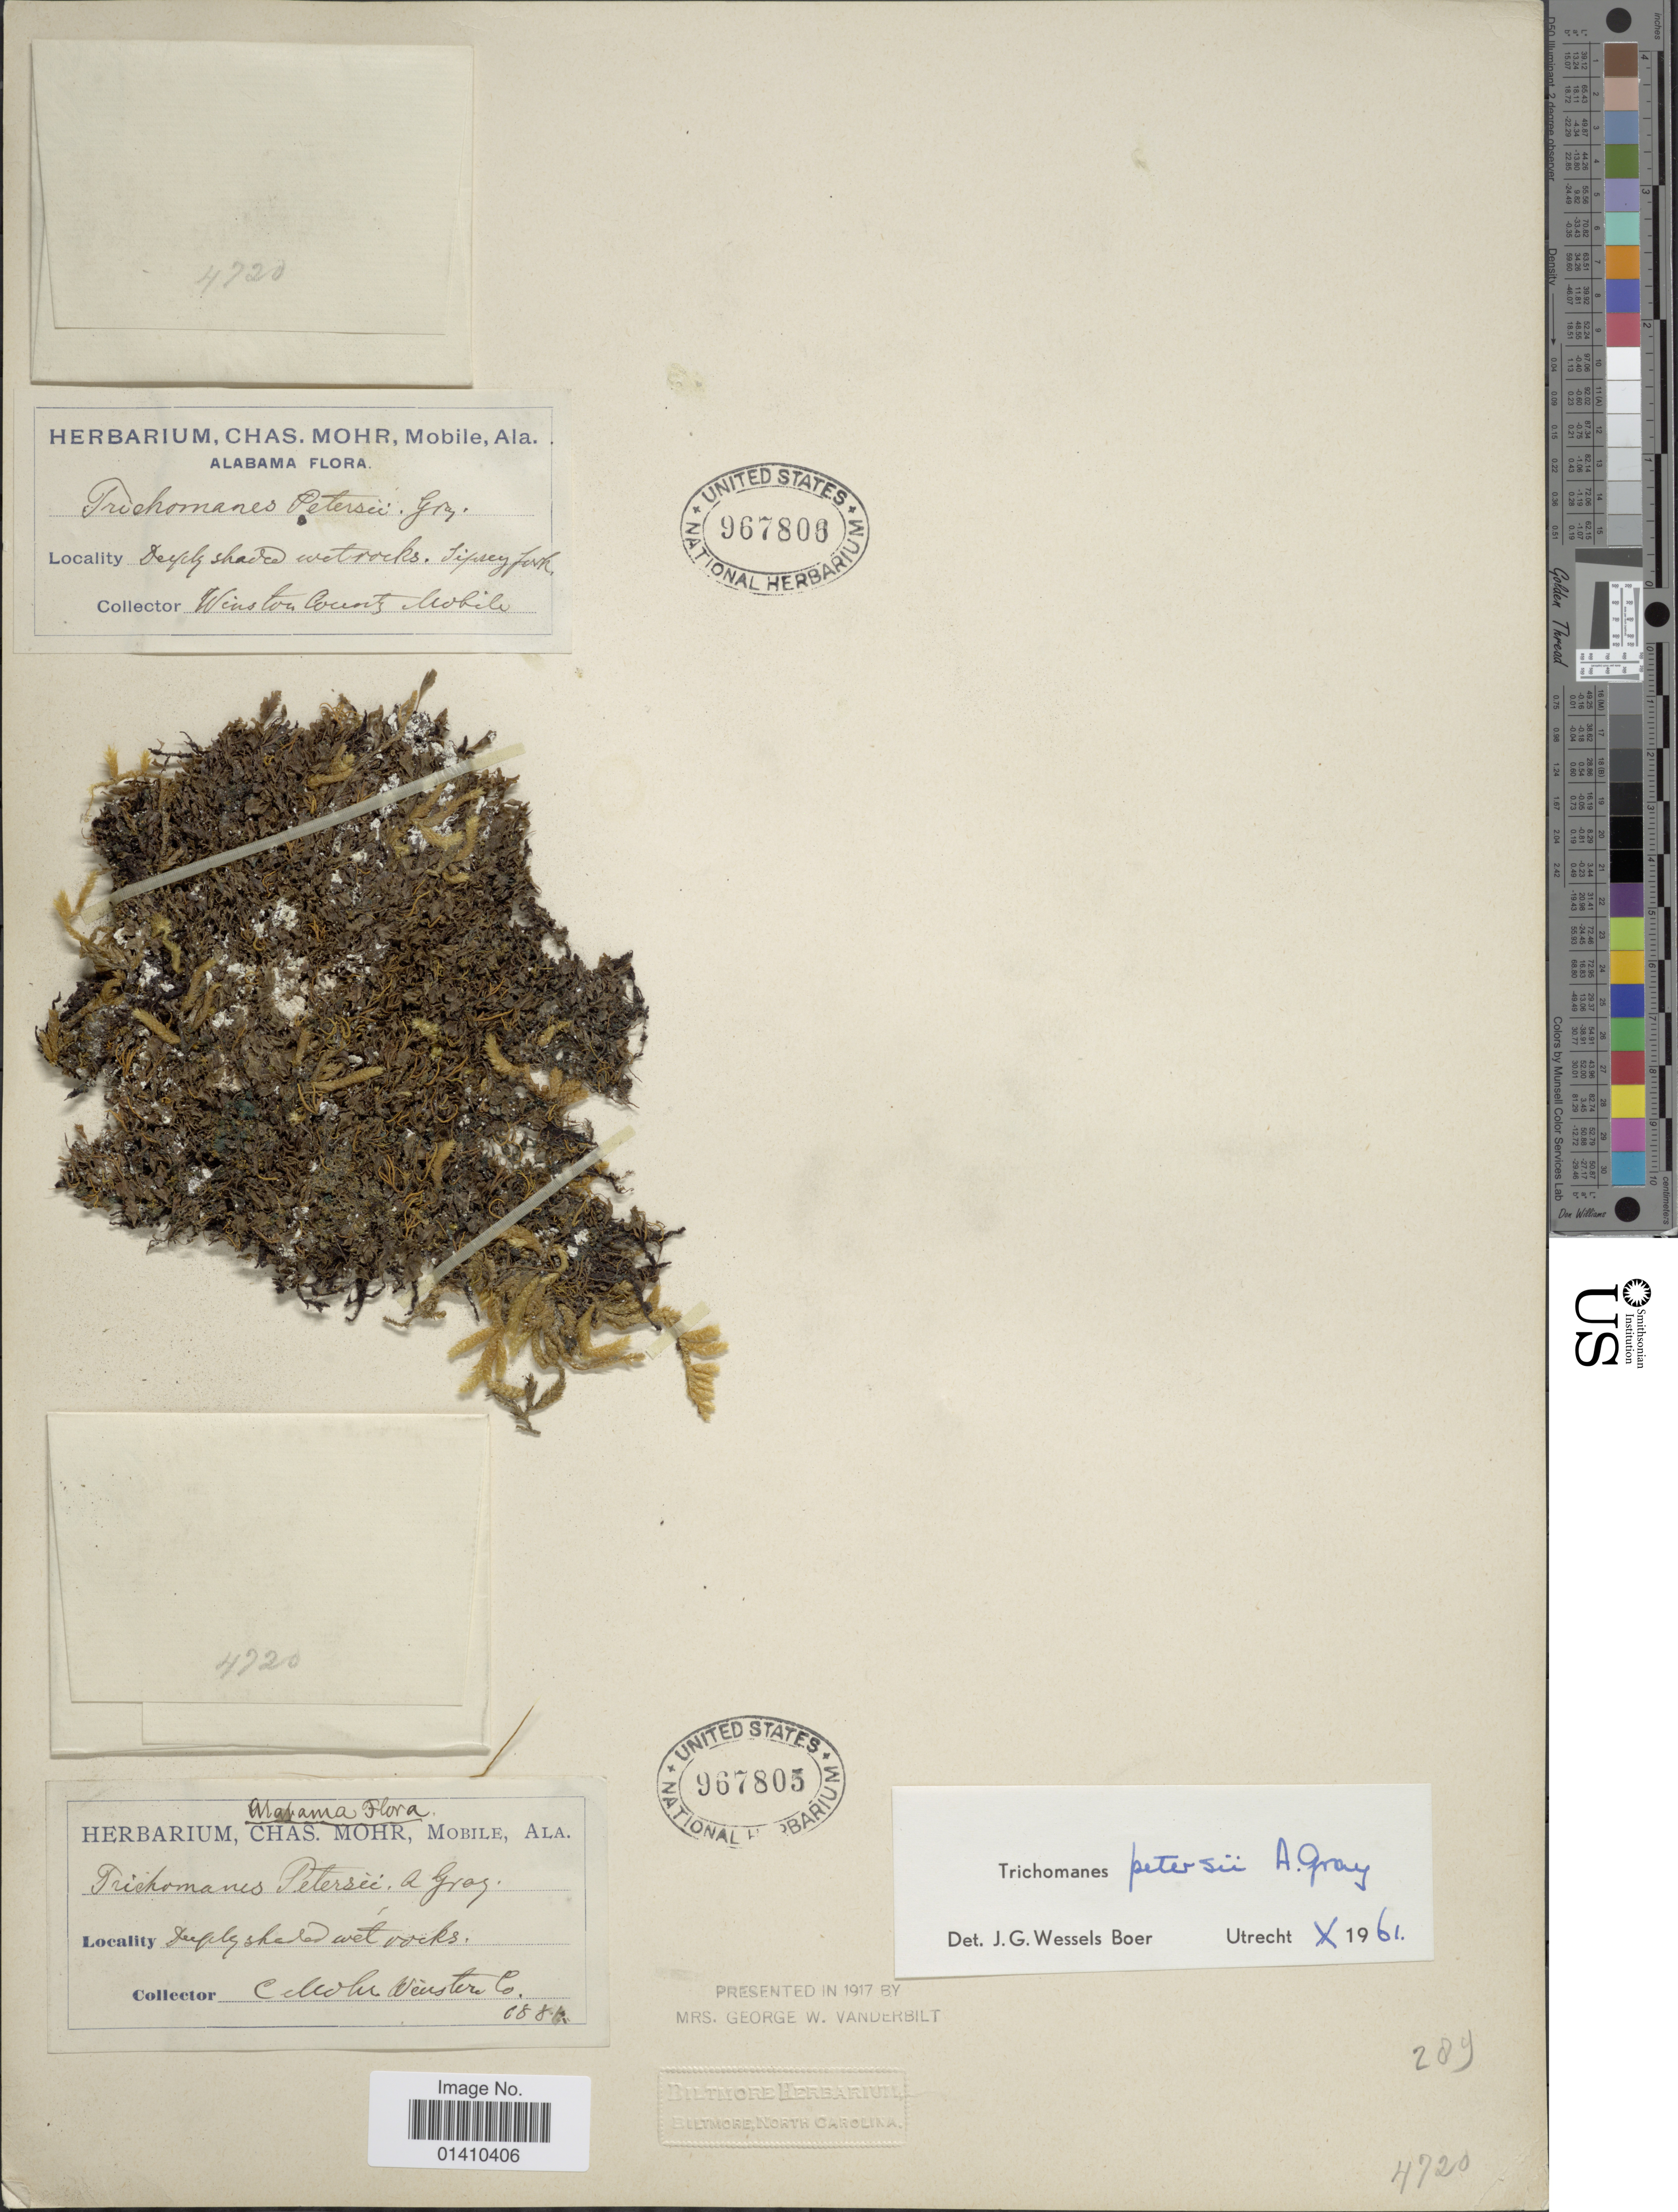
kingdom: Plantae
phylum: Tracheophyta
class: Polypodiopsida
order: Hymenophyllales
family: Hymenophyllaceae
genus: Didymoglossum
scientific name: Didymoglossum petersii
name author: (A. Gray) Copel.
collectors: ex herb. C. Mohr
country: United States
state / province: Alabama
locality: Winston County Mobile, Sipsey falls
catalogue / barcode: US 967806-2